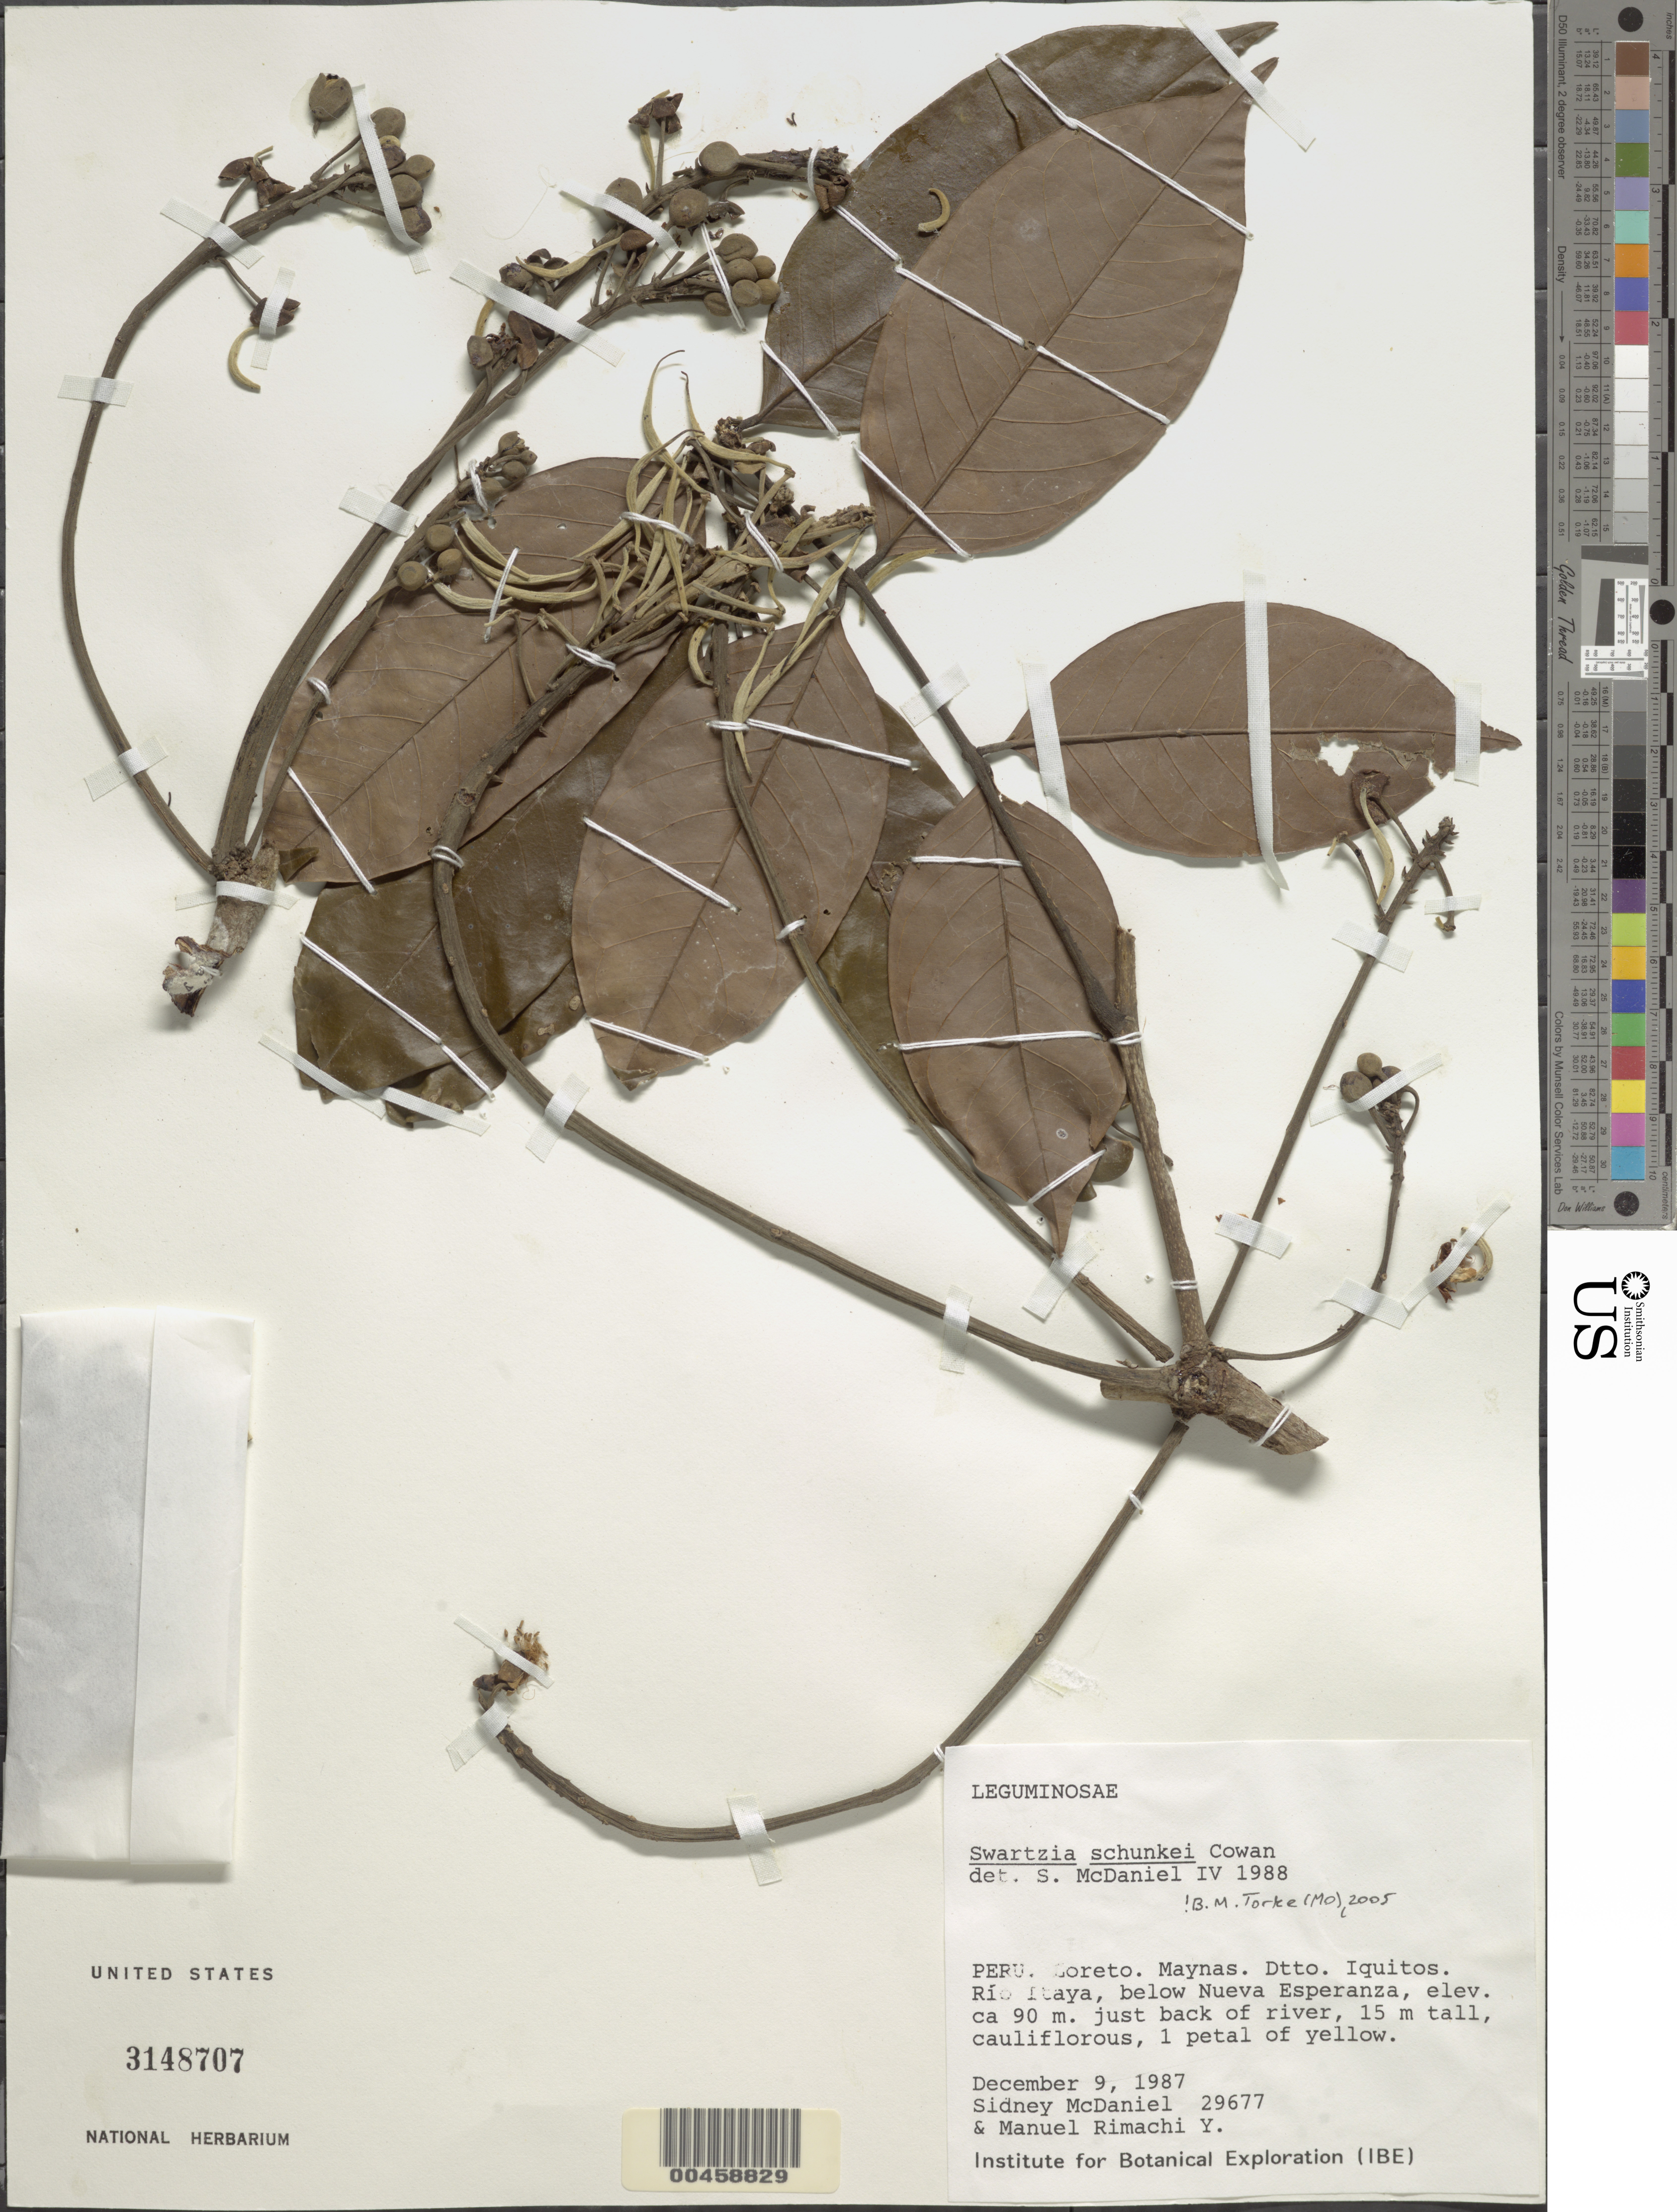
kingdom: Plantae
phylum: Tracheophyta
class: Magnoliopsida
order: Fabales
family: Fabaceae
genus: Swartzia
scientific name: Swartzia schunkei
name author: R.S. Cowan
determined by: McDaniel, Sidney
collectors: S. T. McDaniel & M. Rimachi Y.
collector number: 29677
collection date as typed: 09 Dec 1987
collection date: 1987-12-09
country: Peru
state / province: Loreto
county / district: Maynas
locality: Nueva esperanza, below; dtto. iquitos; rio itaya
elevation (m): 90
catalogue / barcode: US 3148707